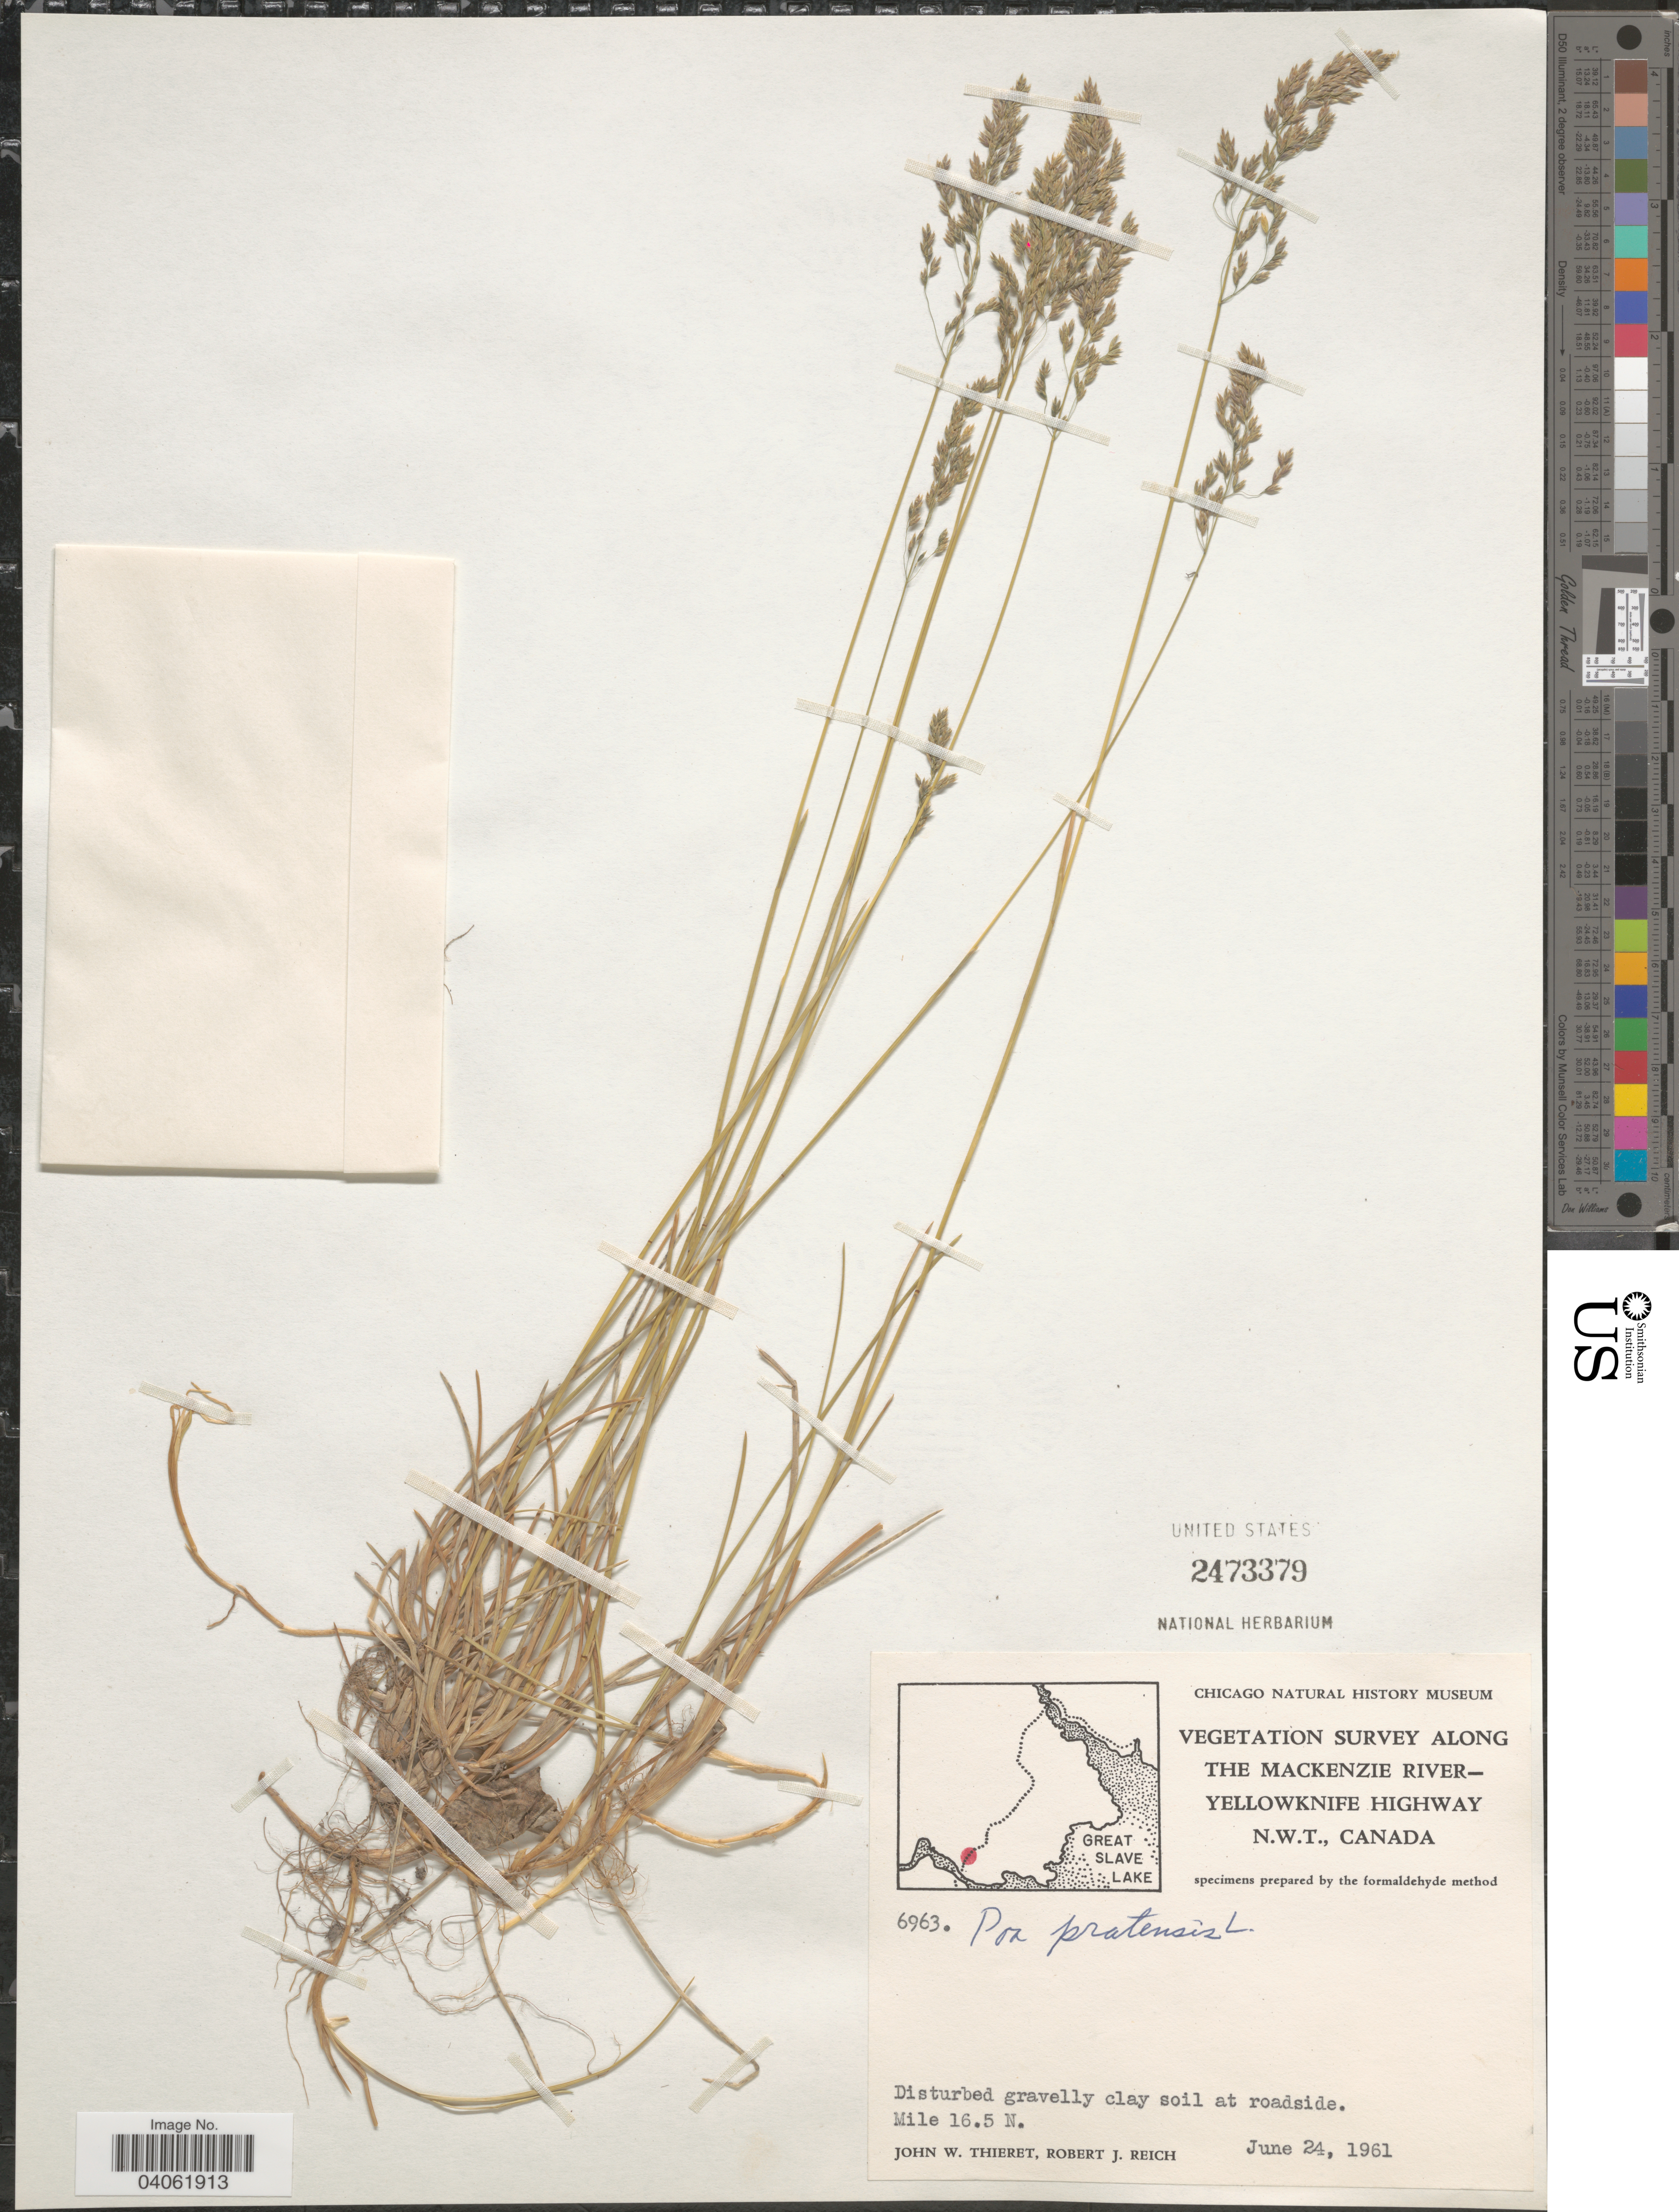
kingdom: Plantae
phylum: Tracheophyta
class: Liliopsida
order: Poales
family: Poaceae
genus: Poa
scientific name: Poa pratensis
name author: L.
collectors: J. W. Thieret & R. Reich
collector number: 6963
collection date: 1961-06-24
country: Canada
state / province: Northwest Territories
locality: Along the Mackenzie River-Yellowknife Highway. N.W.T. Mile 16.5 N.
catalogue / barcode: US 2473379